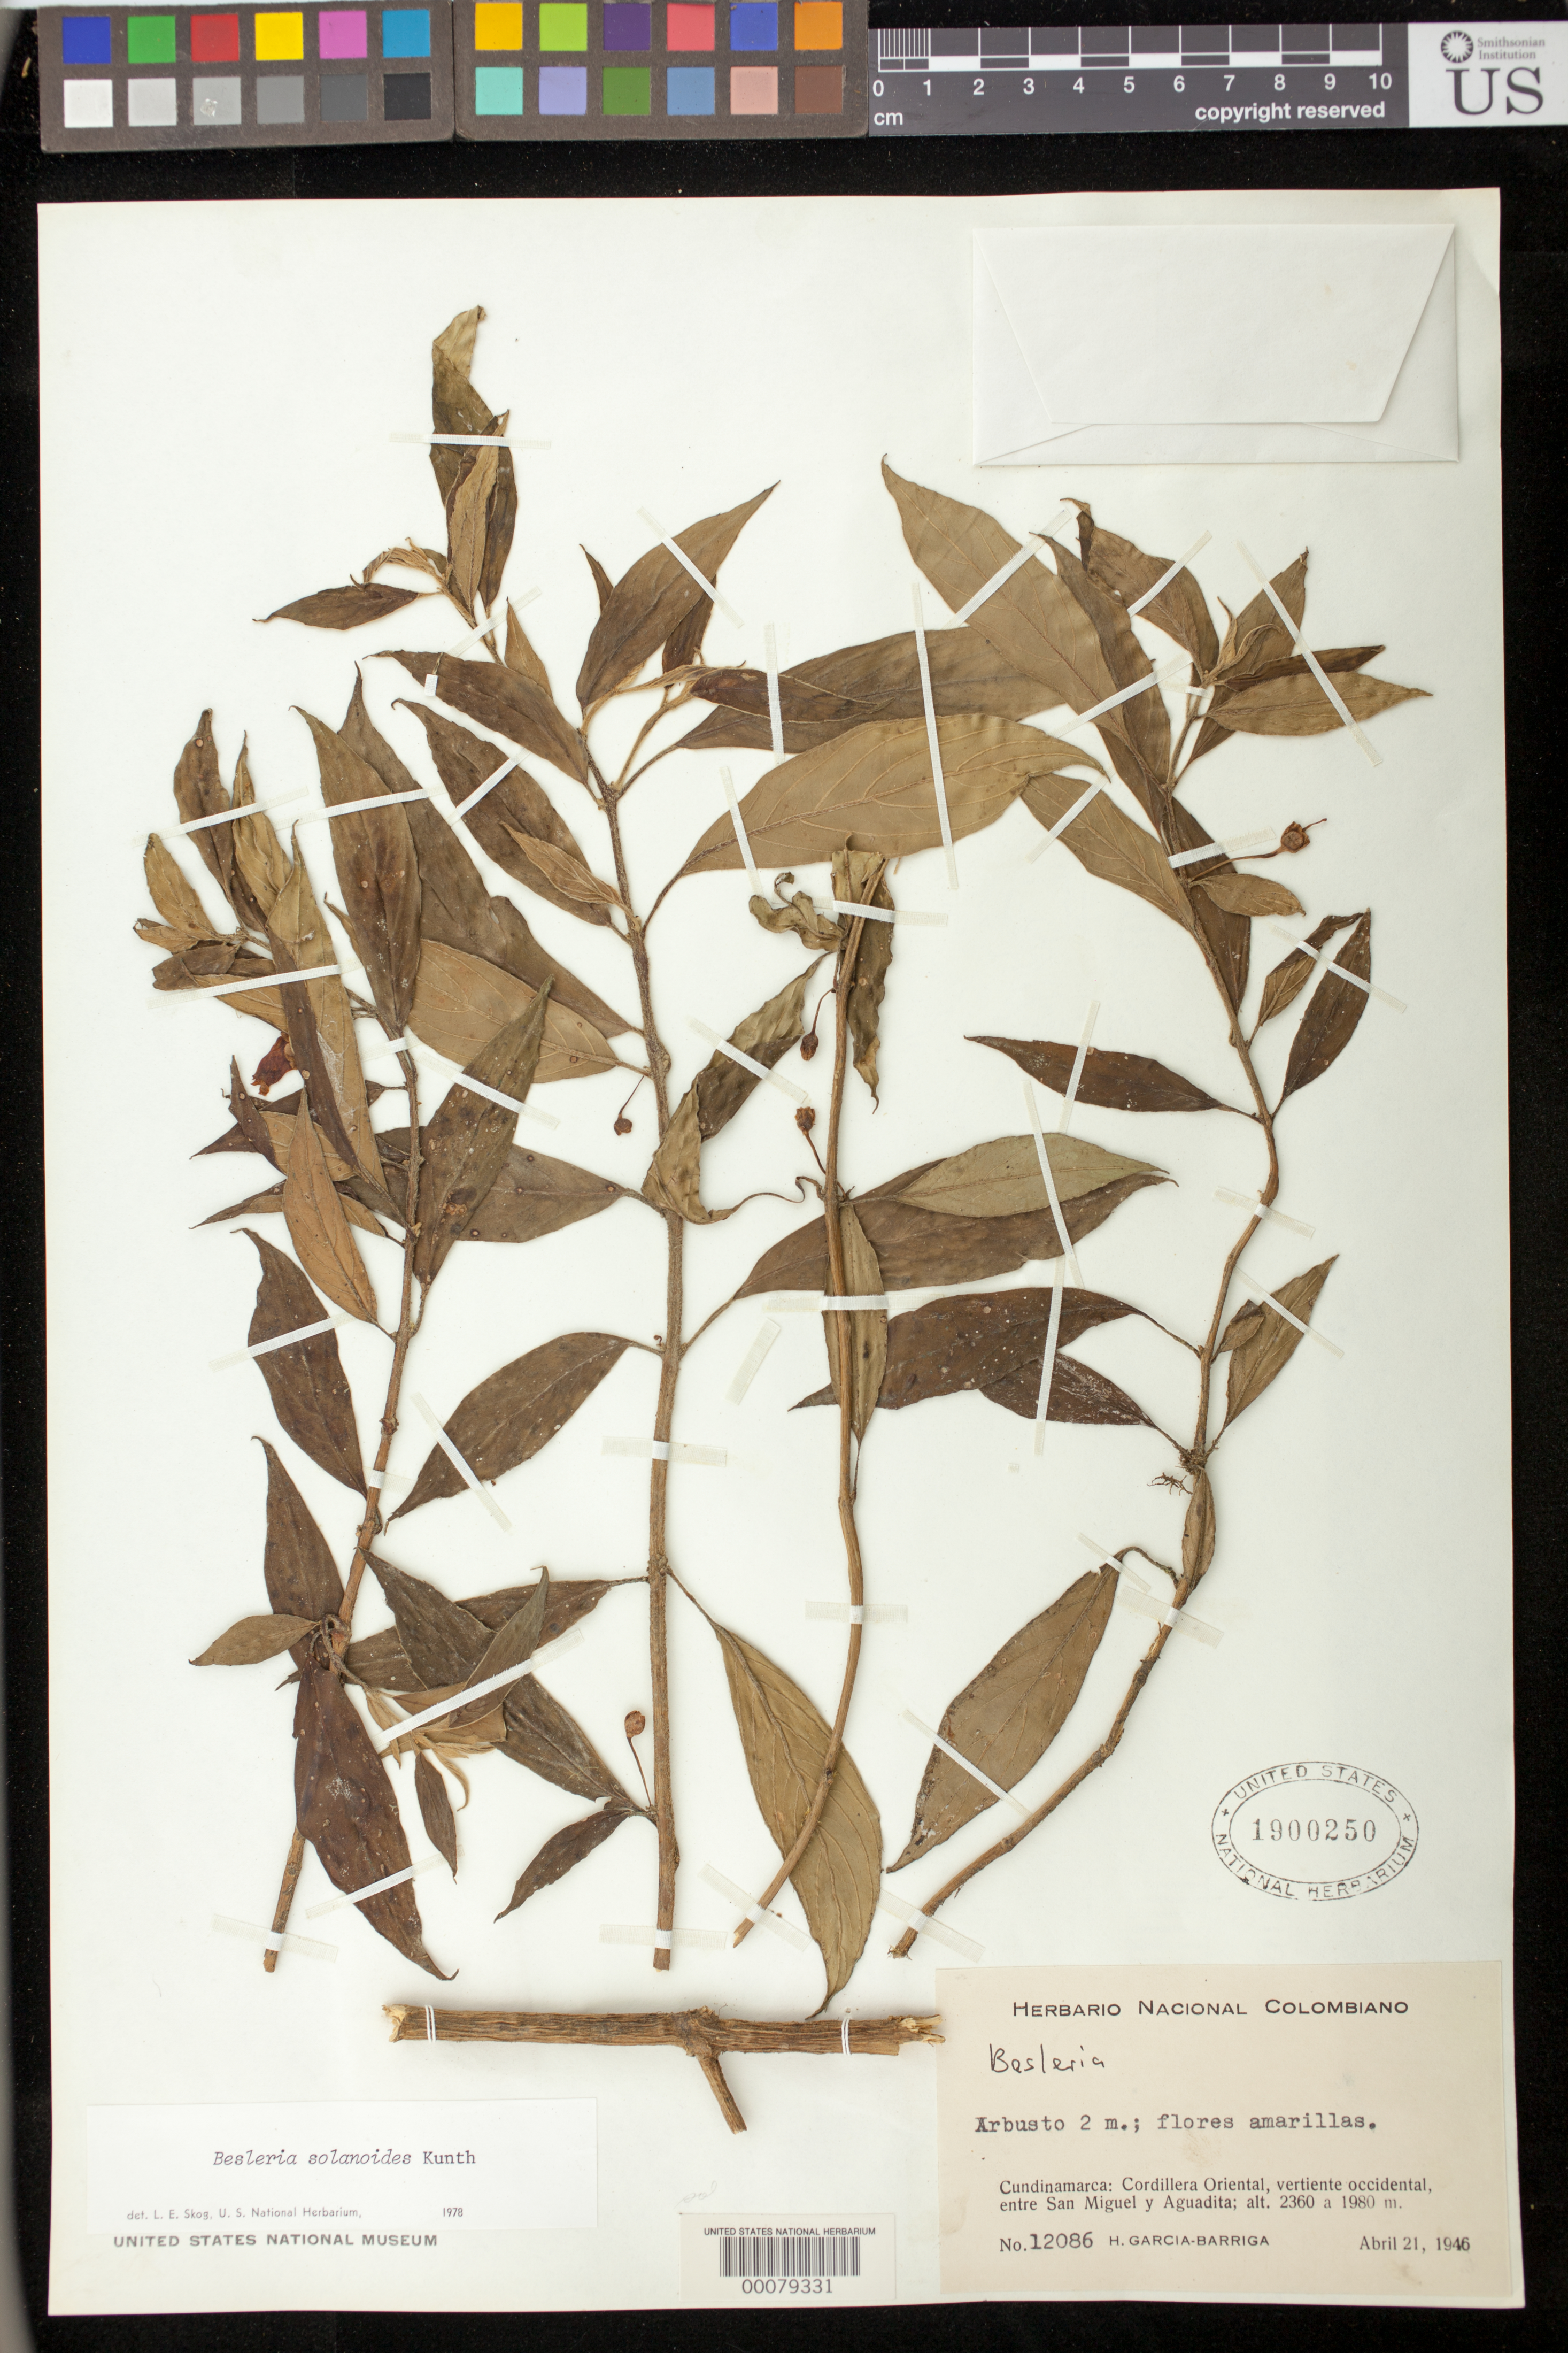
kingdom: Plantae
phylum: Tracheophyta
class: Magnoliopsida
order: Lamiales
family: Gesneriaceae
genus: Besleria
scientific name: Besleria solanoides var. solanoides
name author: Kunth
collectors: H. García Barriga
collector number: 12086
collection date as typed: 21 Apr 1946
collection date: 1946-04-21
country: Colombia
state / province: Cundinamarca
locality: Cordillera Oriental, western slope, between San Miguel and Aguadita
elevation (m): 1980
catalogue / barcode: US 1900250